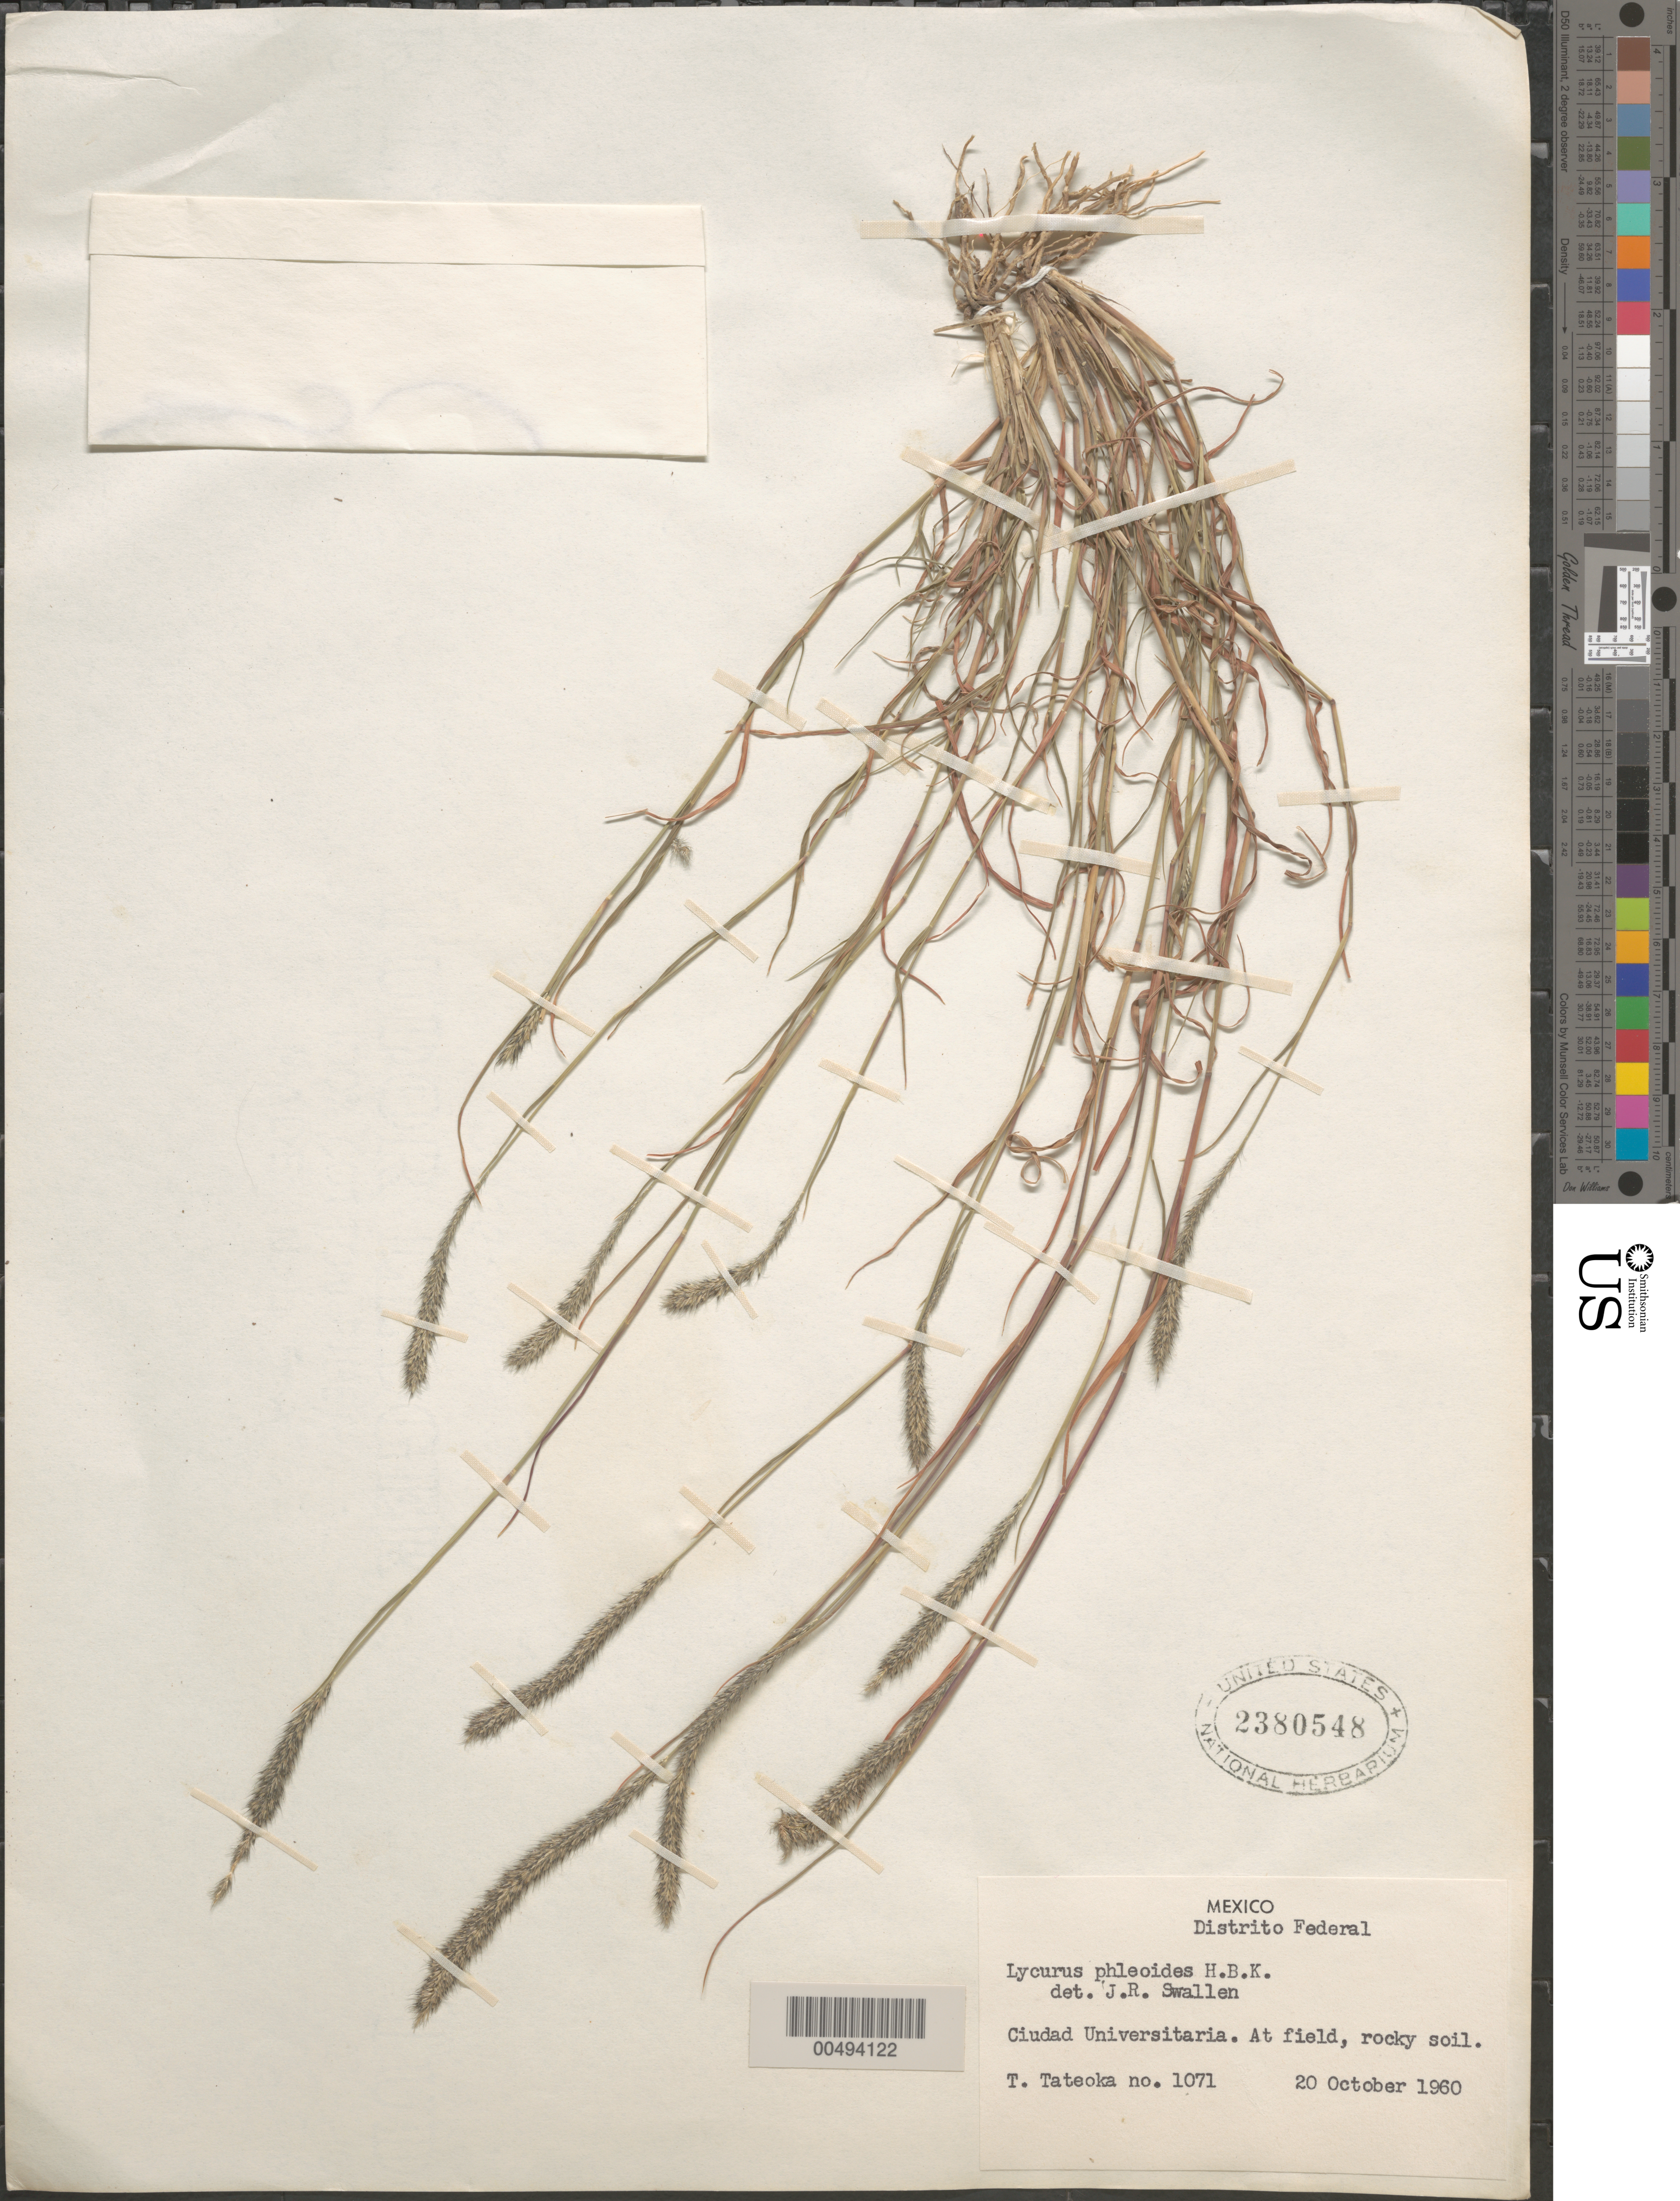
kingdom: Plantae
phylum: Tracheophyta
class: Liliopsida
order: Poales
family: Poaceae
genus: Lycurus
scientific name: Lycurus phleoides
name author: Kunth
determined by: Swallen, Jason R.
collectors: T. Tateoka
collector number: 1071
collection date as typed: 20 Oct 1960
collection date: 1960-10-20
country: Mexico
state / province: Distrito Federal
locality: Ciudad Universtaria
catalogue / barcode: US 2380548